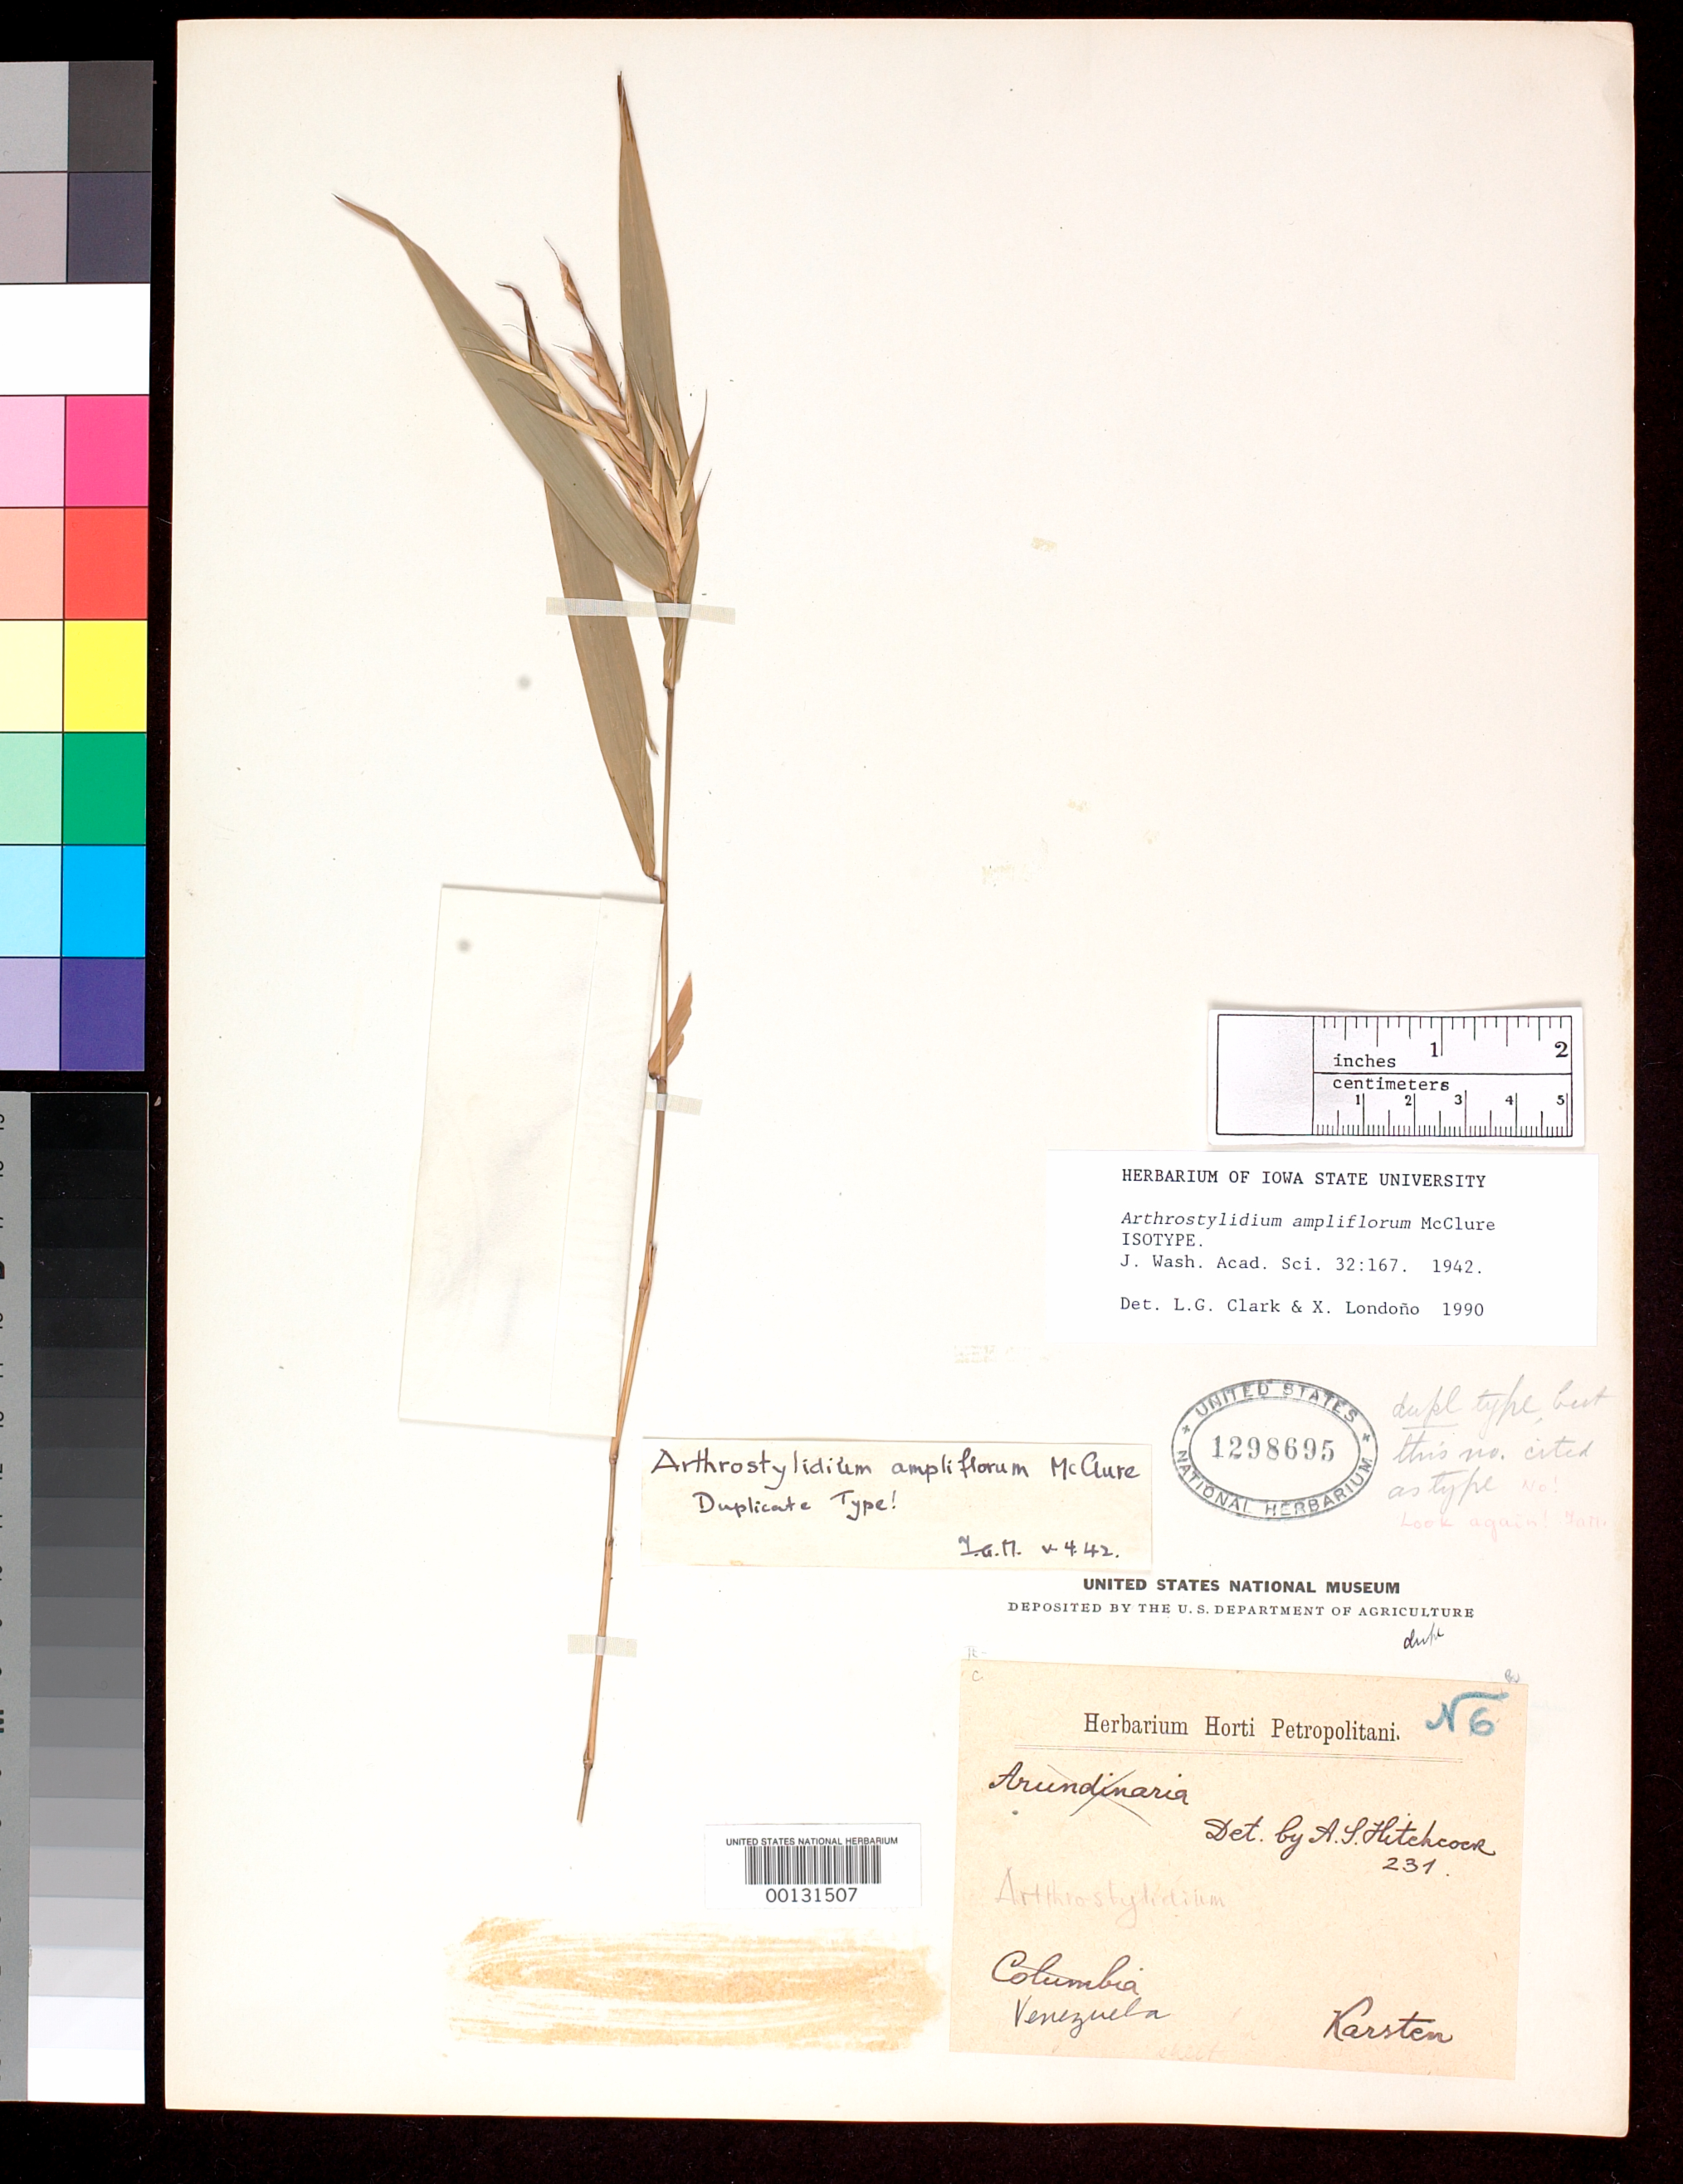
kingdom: Plantae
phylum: Tracheophyta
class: Liliopsida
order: Poales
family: Poaceae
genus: Arthrostylidium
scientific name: Arthrostylidium ampliflorum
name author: McClure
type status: Isotype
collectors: H. Karsten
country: Venezuela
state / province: Mérida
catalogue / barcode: US 1298695